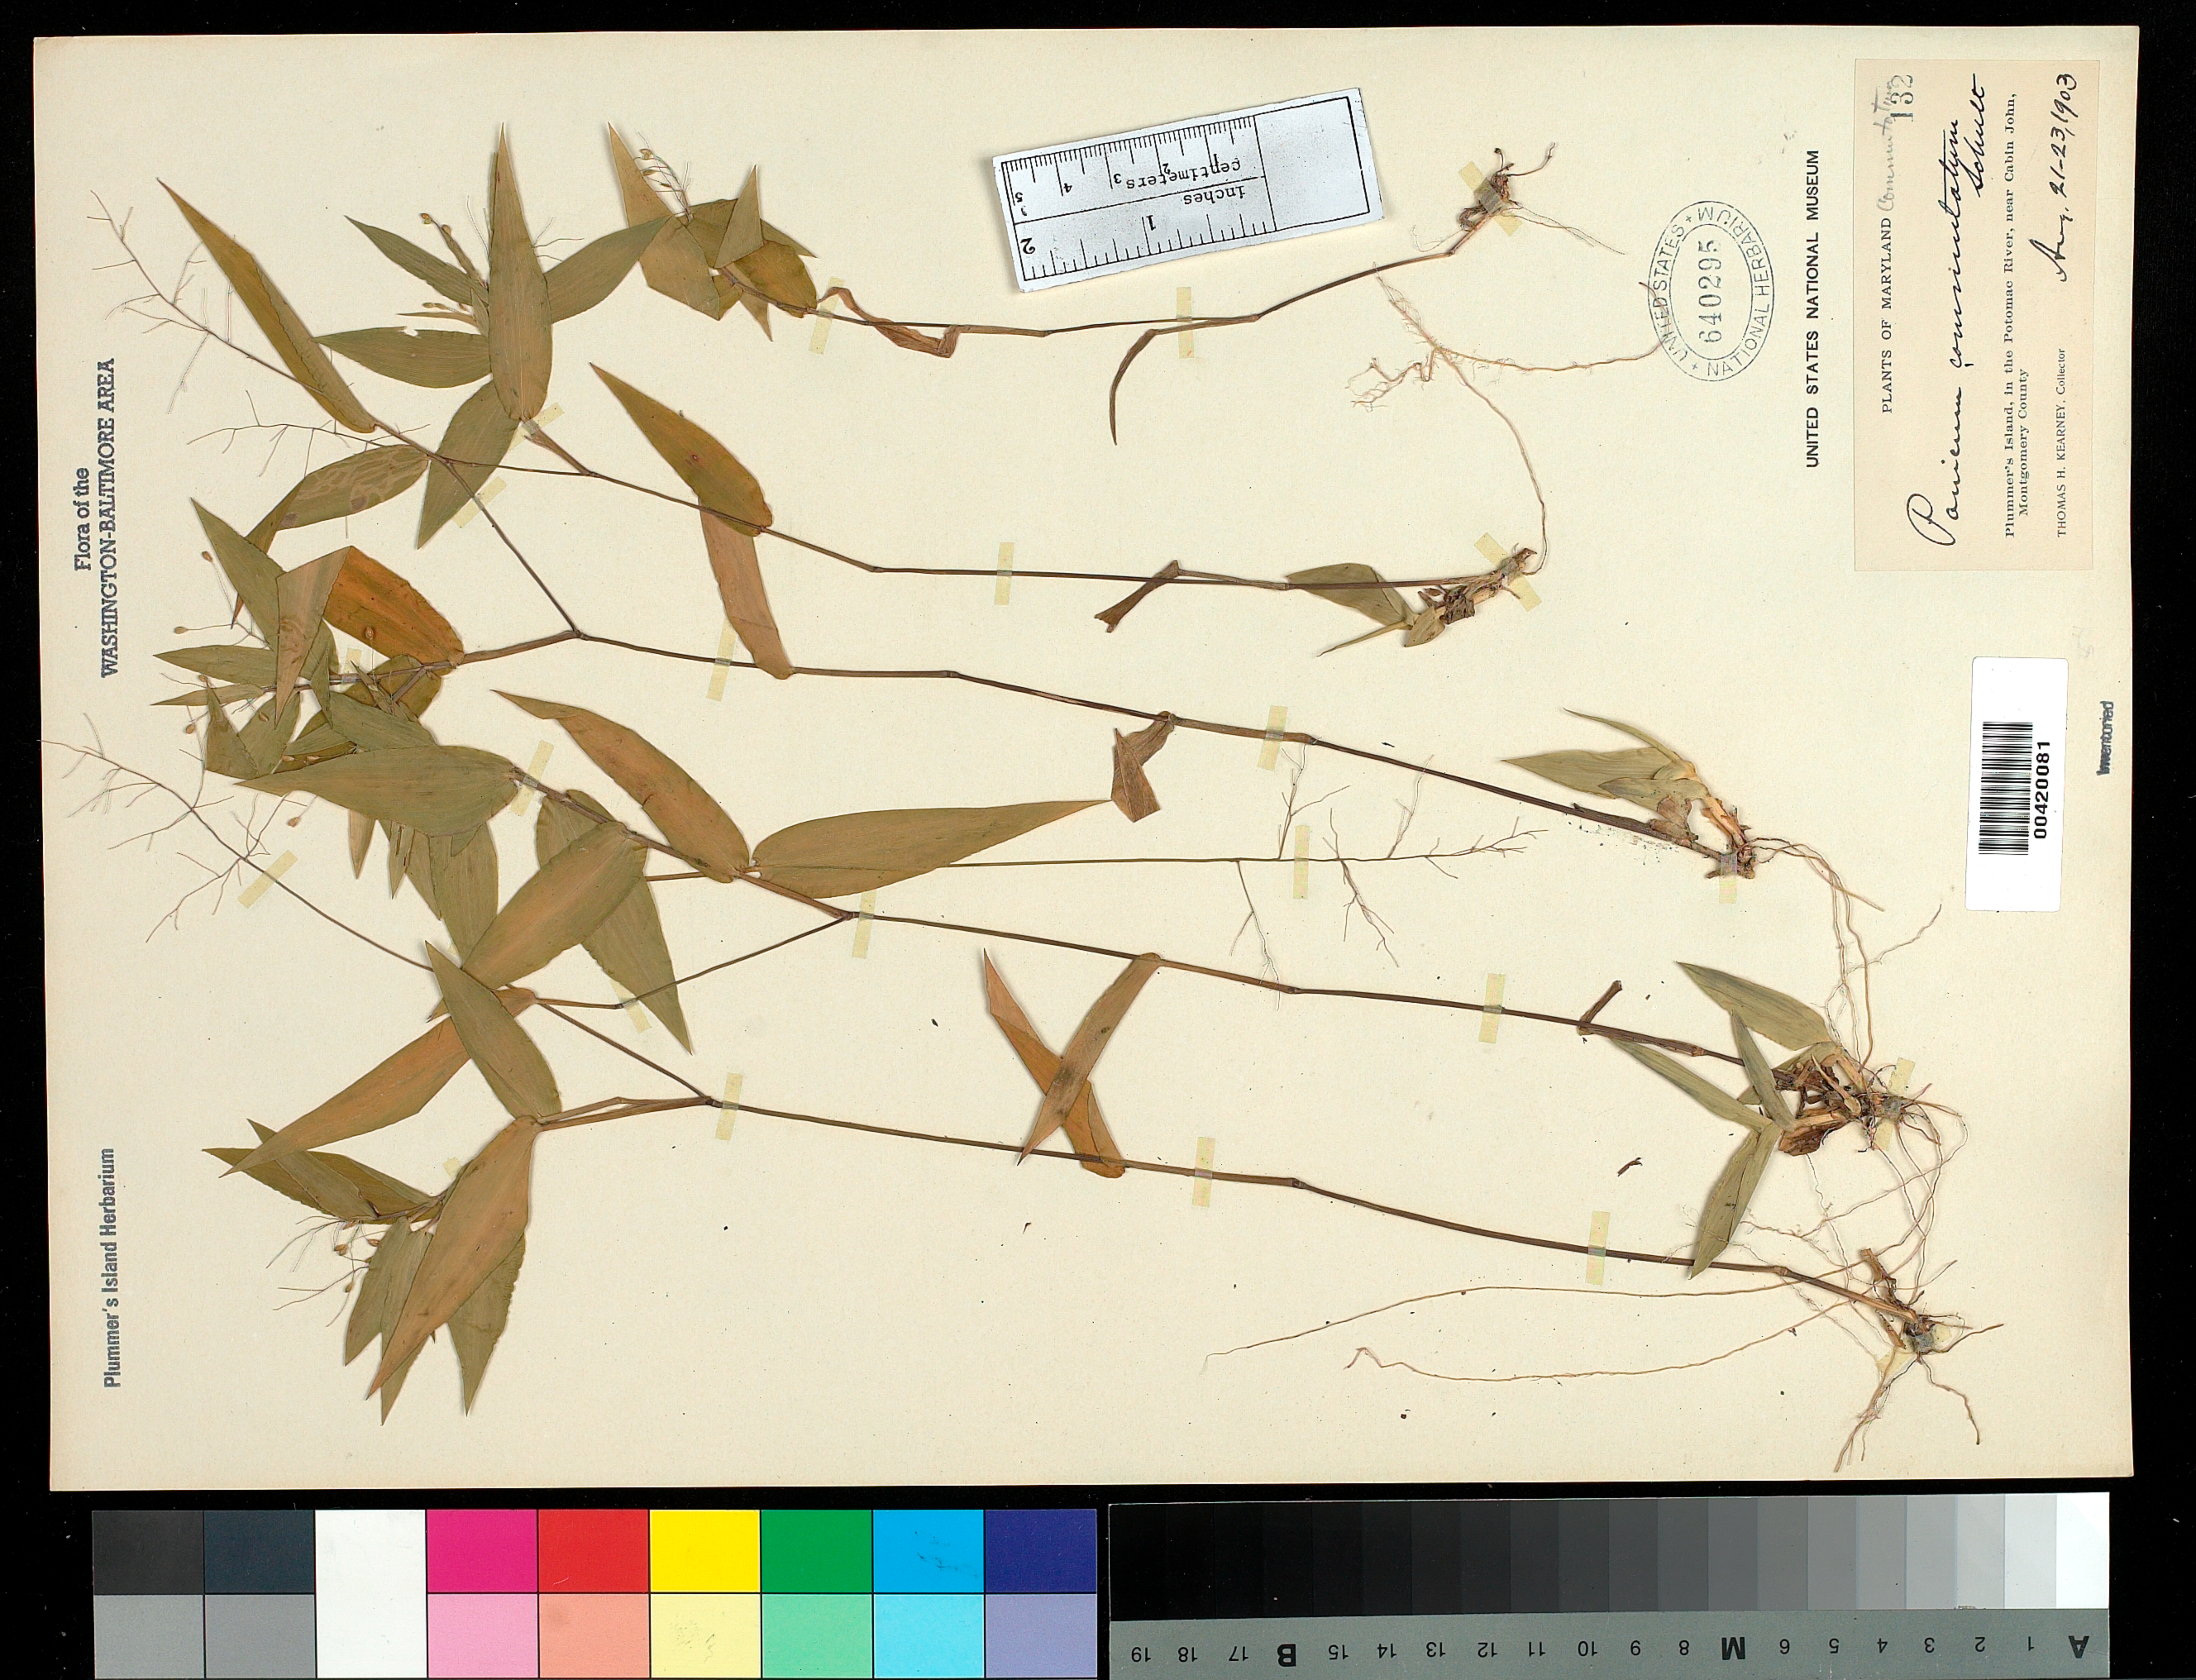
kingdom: Plantae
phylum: Tracheophyta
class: Liliopsida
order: Poales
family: Poaceae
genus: Dichanthelium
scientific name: Dichanthelium commutatum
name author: (Schult.) Gould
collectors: T. H. Kearney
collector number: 132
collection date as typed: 21 Aug 1903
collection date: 1903-08-21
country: United States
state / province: Maryland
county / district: Montgomery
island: Plummers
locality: Plummer's Island C. & O. Canal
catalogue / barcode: US 640295